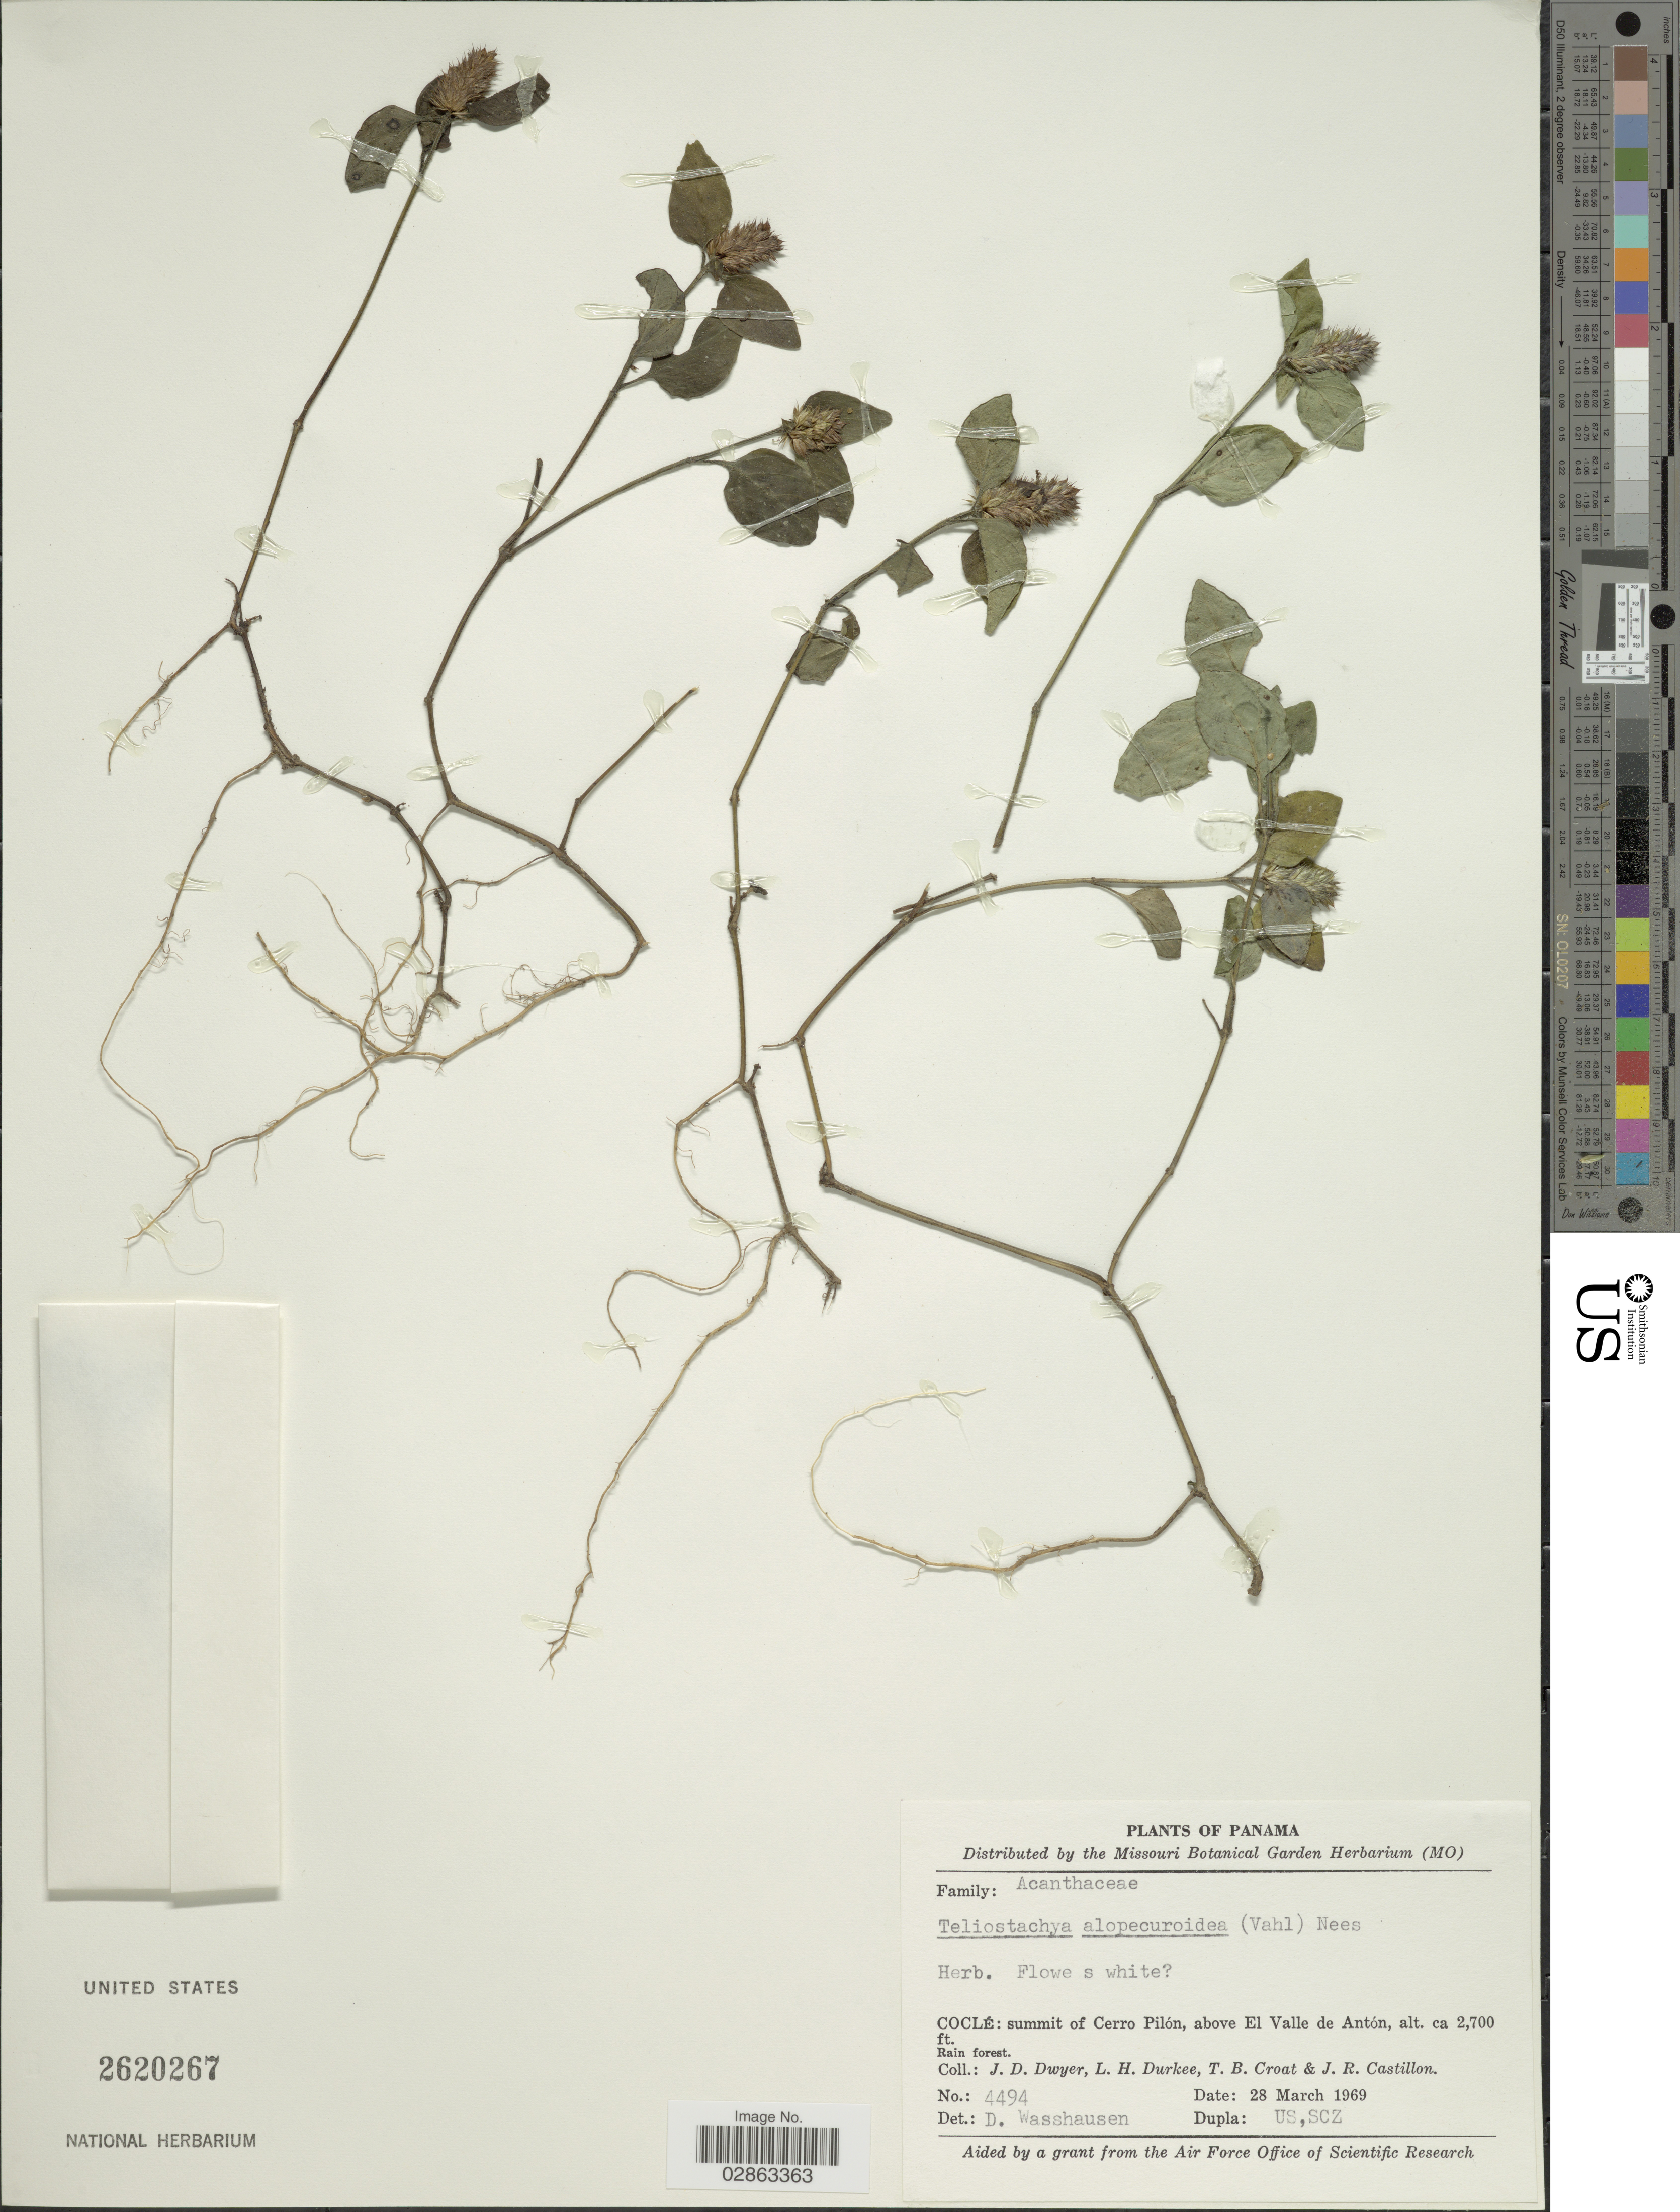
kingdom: Plantae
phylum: Tracheophyta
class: Magnoliopsida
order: Lamiales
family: Acanthaceae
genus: Teliostachya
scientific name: Teliostachya alopecuroidea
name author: (Vahl) Nees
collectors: J. D. Dwyer, L. H. Durkee, T. B. Croat & J. R. Castillon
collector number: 4494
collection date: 1969-03-28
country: Panama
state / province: Coclé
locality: Summit of Cerro Pilón, above El Valle de Antón.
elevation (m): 823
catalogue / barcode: US 2620267